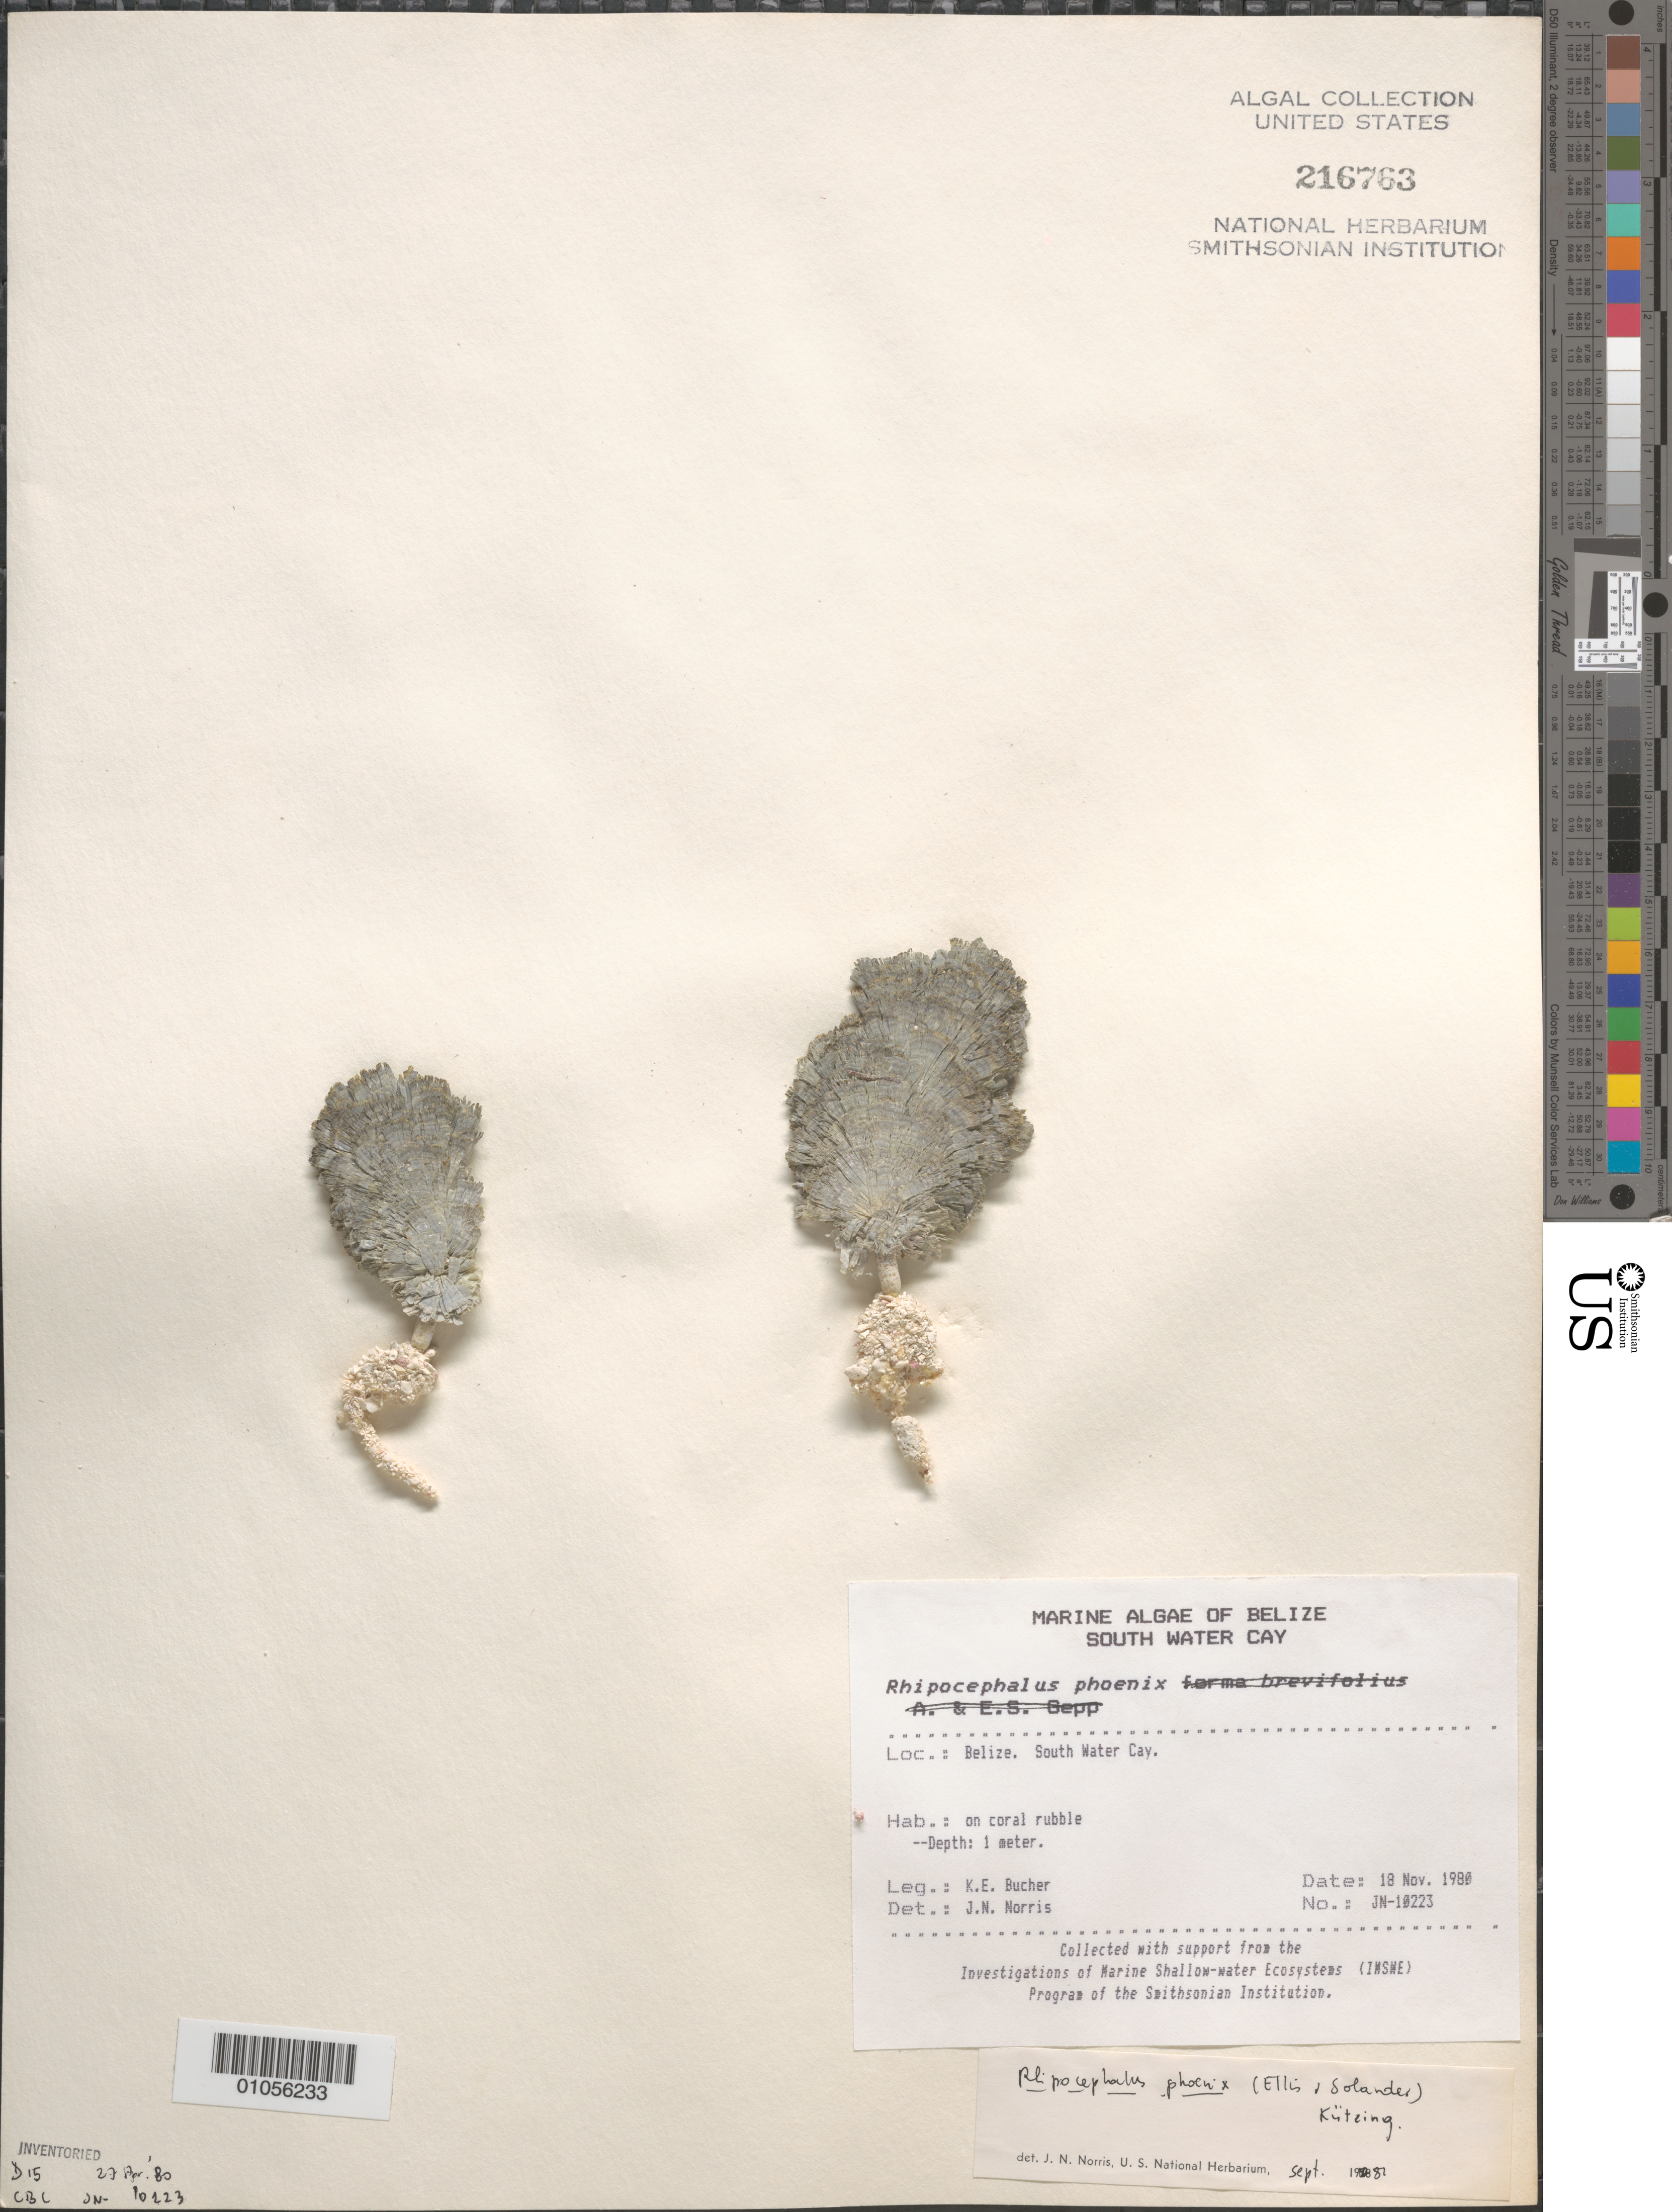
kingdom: Plantae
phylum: Chlorophyta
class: Ulvophyceae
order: Bryopsidales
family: Udoteaceae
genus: Rhipocephalus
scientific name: Rhipocephalus phoenix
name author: (J. Ellis & Sol.) Kütz.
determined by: Norris, James N.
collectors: K. E. Bucher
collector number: JN-10223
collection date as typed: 18 Nov 1980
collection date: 1980-11-18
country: Belize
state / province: Stann Creek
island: South Water Cay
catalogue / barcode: US 216763